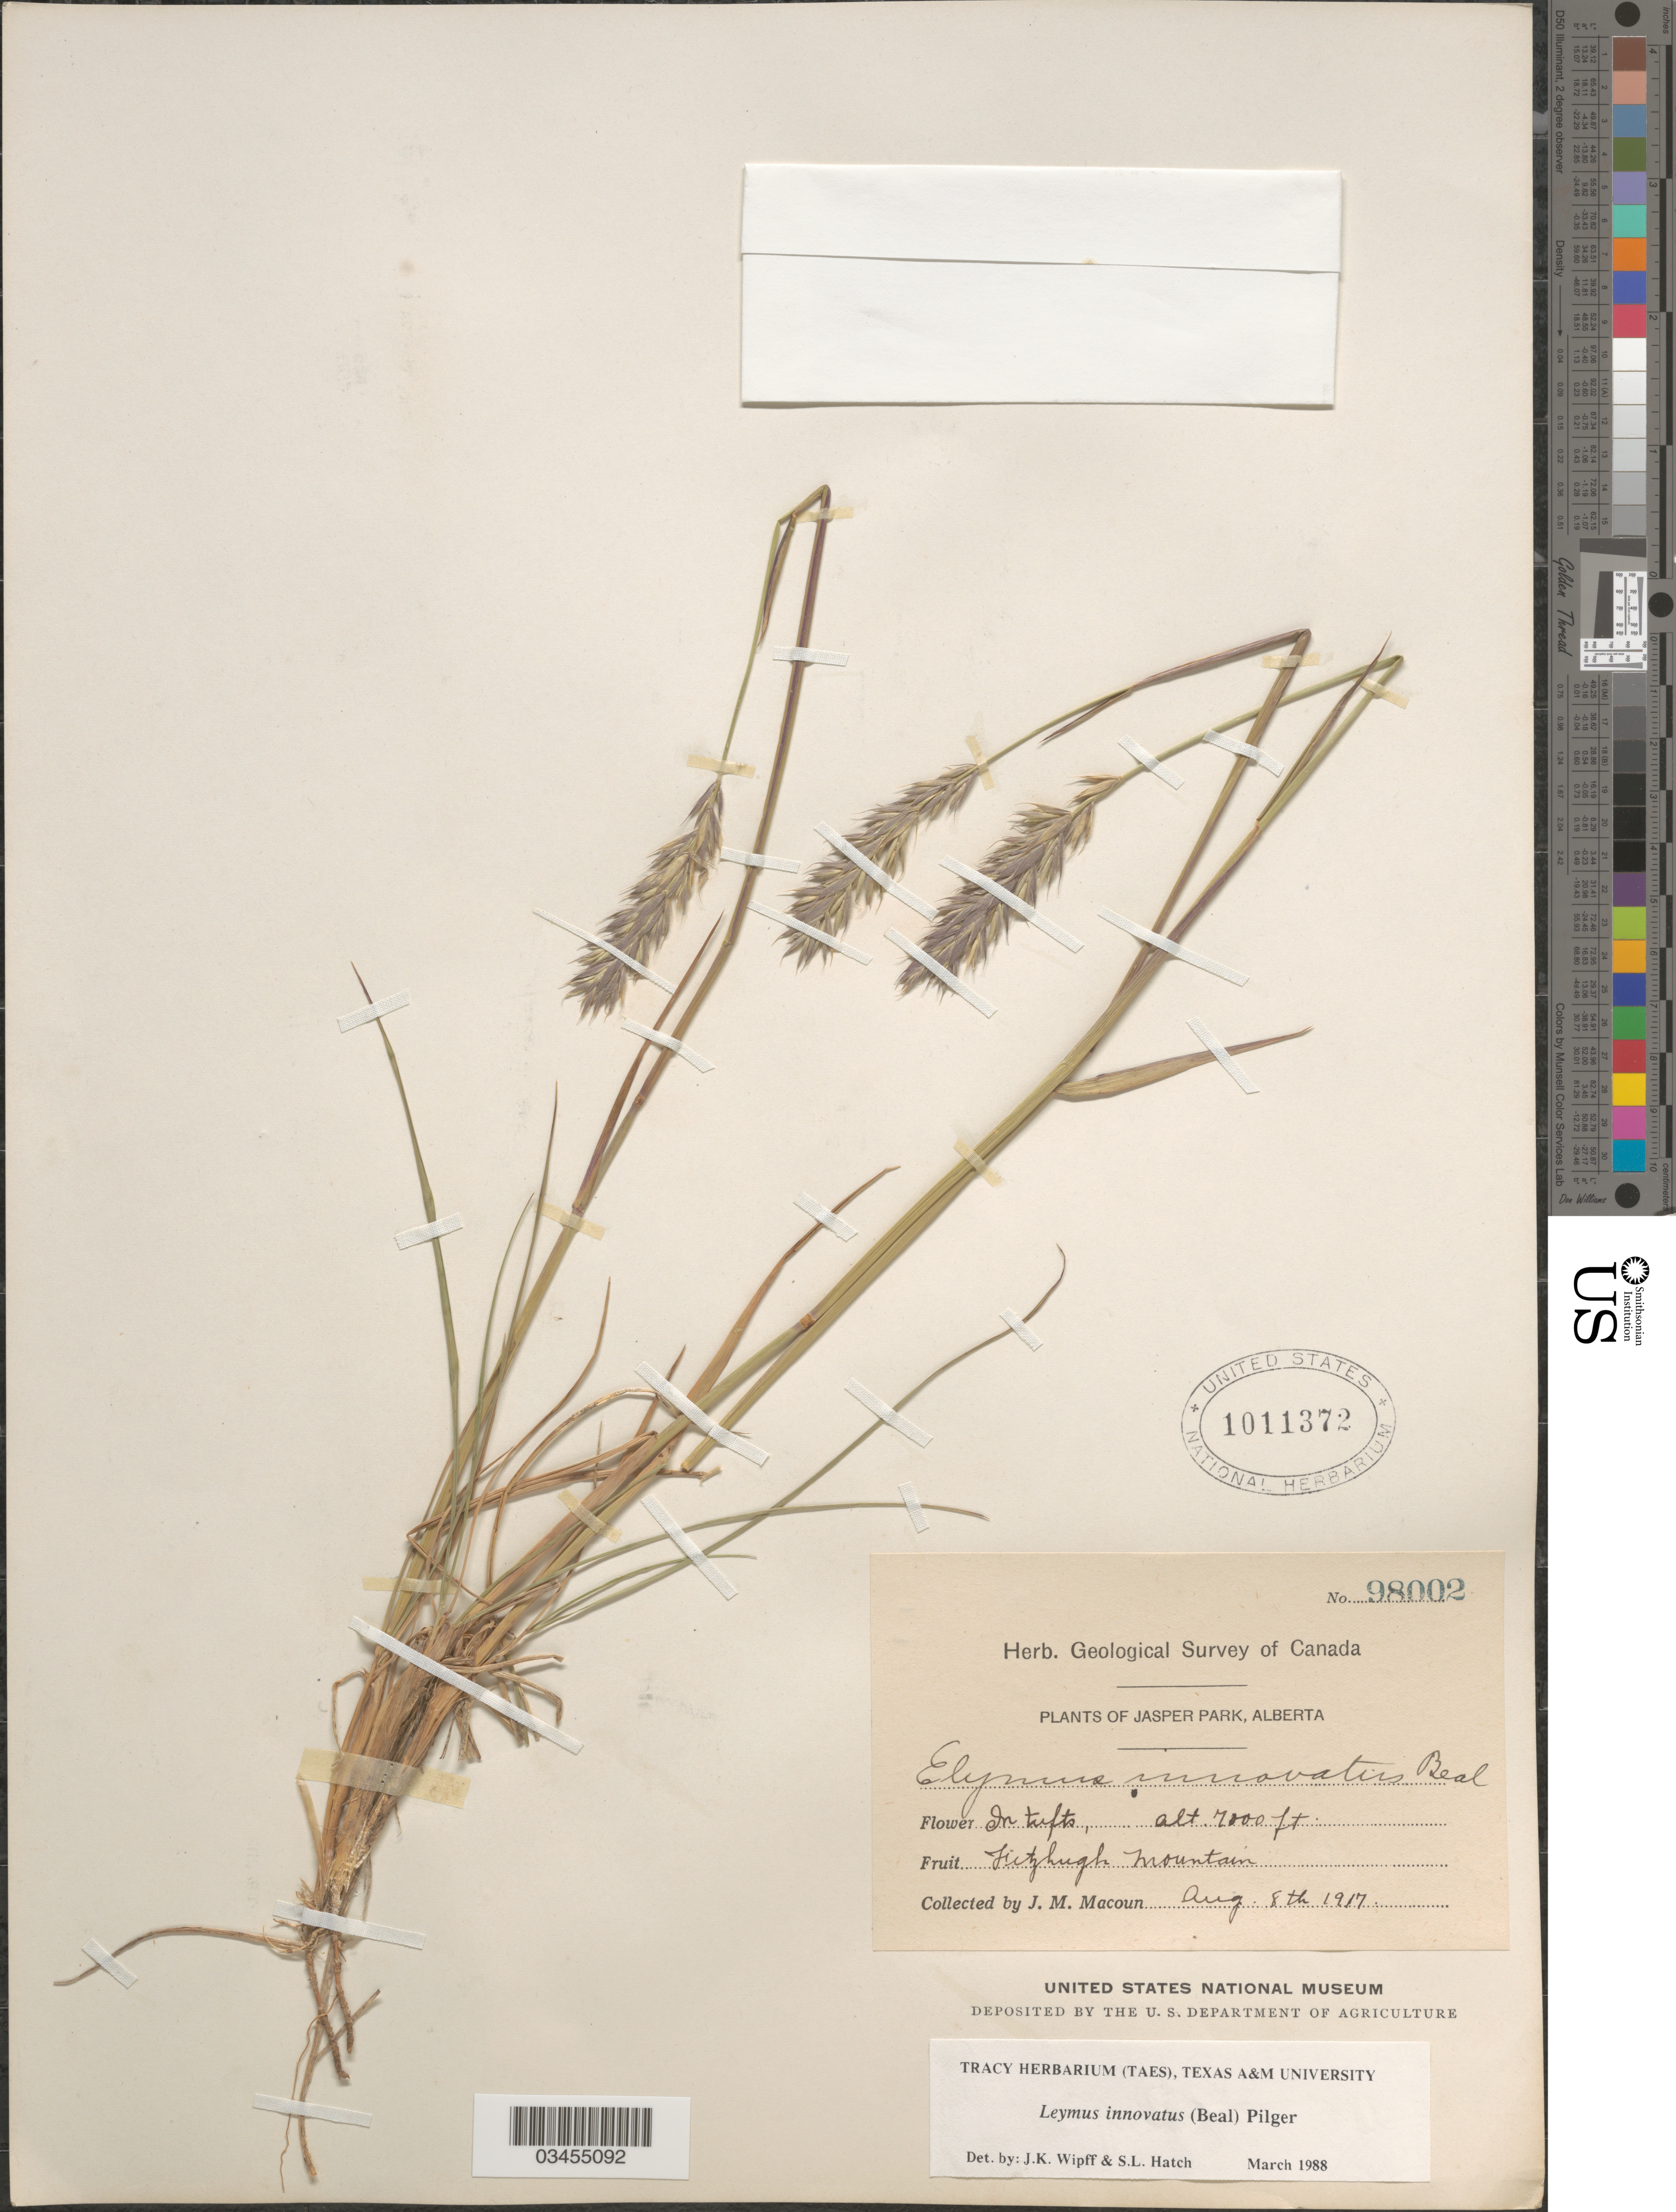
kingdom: Plantae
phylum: Tracheophyta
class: Liliopsida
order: Poales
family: Poaceae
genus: Leymus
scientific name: Leymus innovatus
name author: (W.J. Beal) Pilg.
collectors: J. M. Macoun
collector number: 98002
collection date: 1917-08-08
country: Canada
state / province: Alberta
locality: Geological Survey of Canada. Jasper Park. Fitzhugh Mountain.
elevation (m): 2134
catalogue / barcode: US 1011372